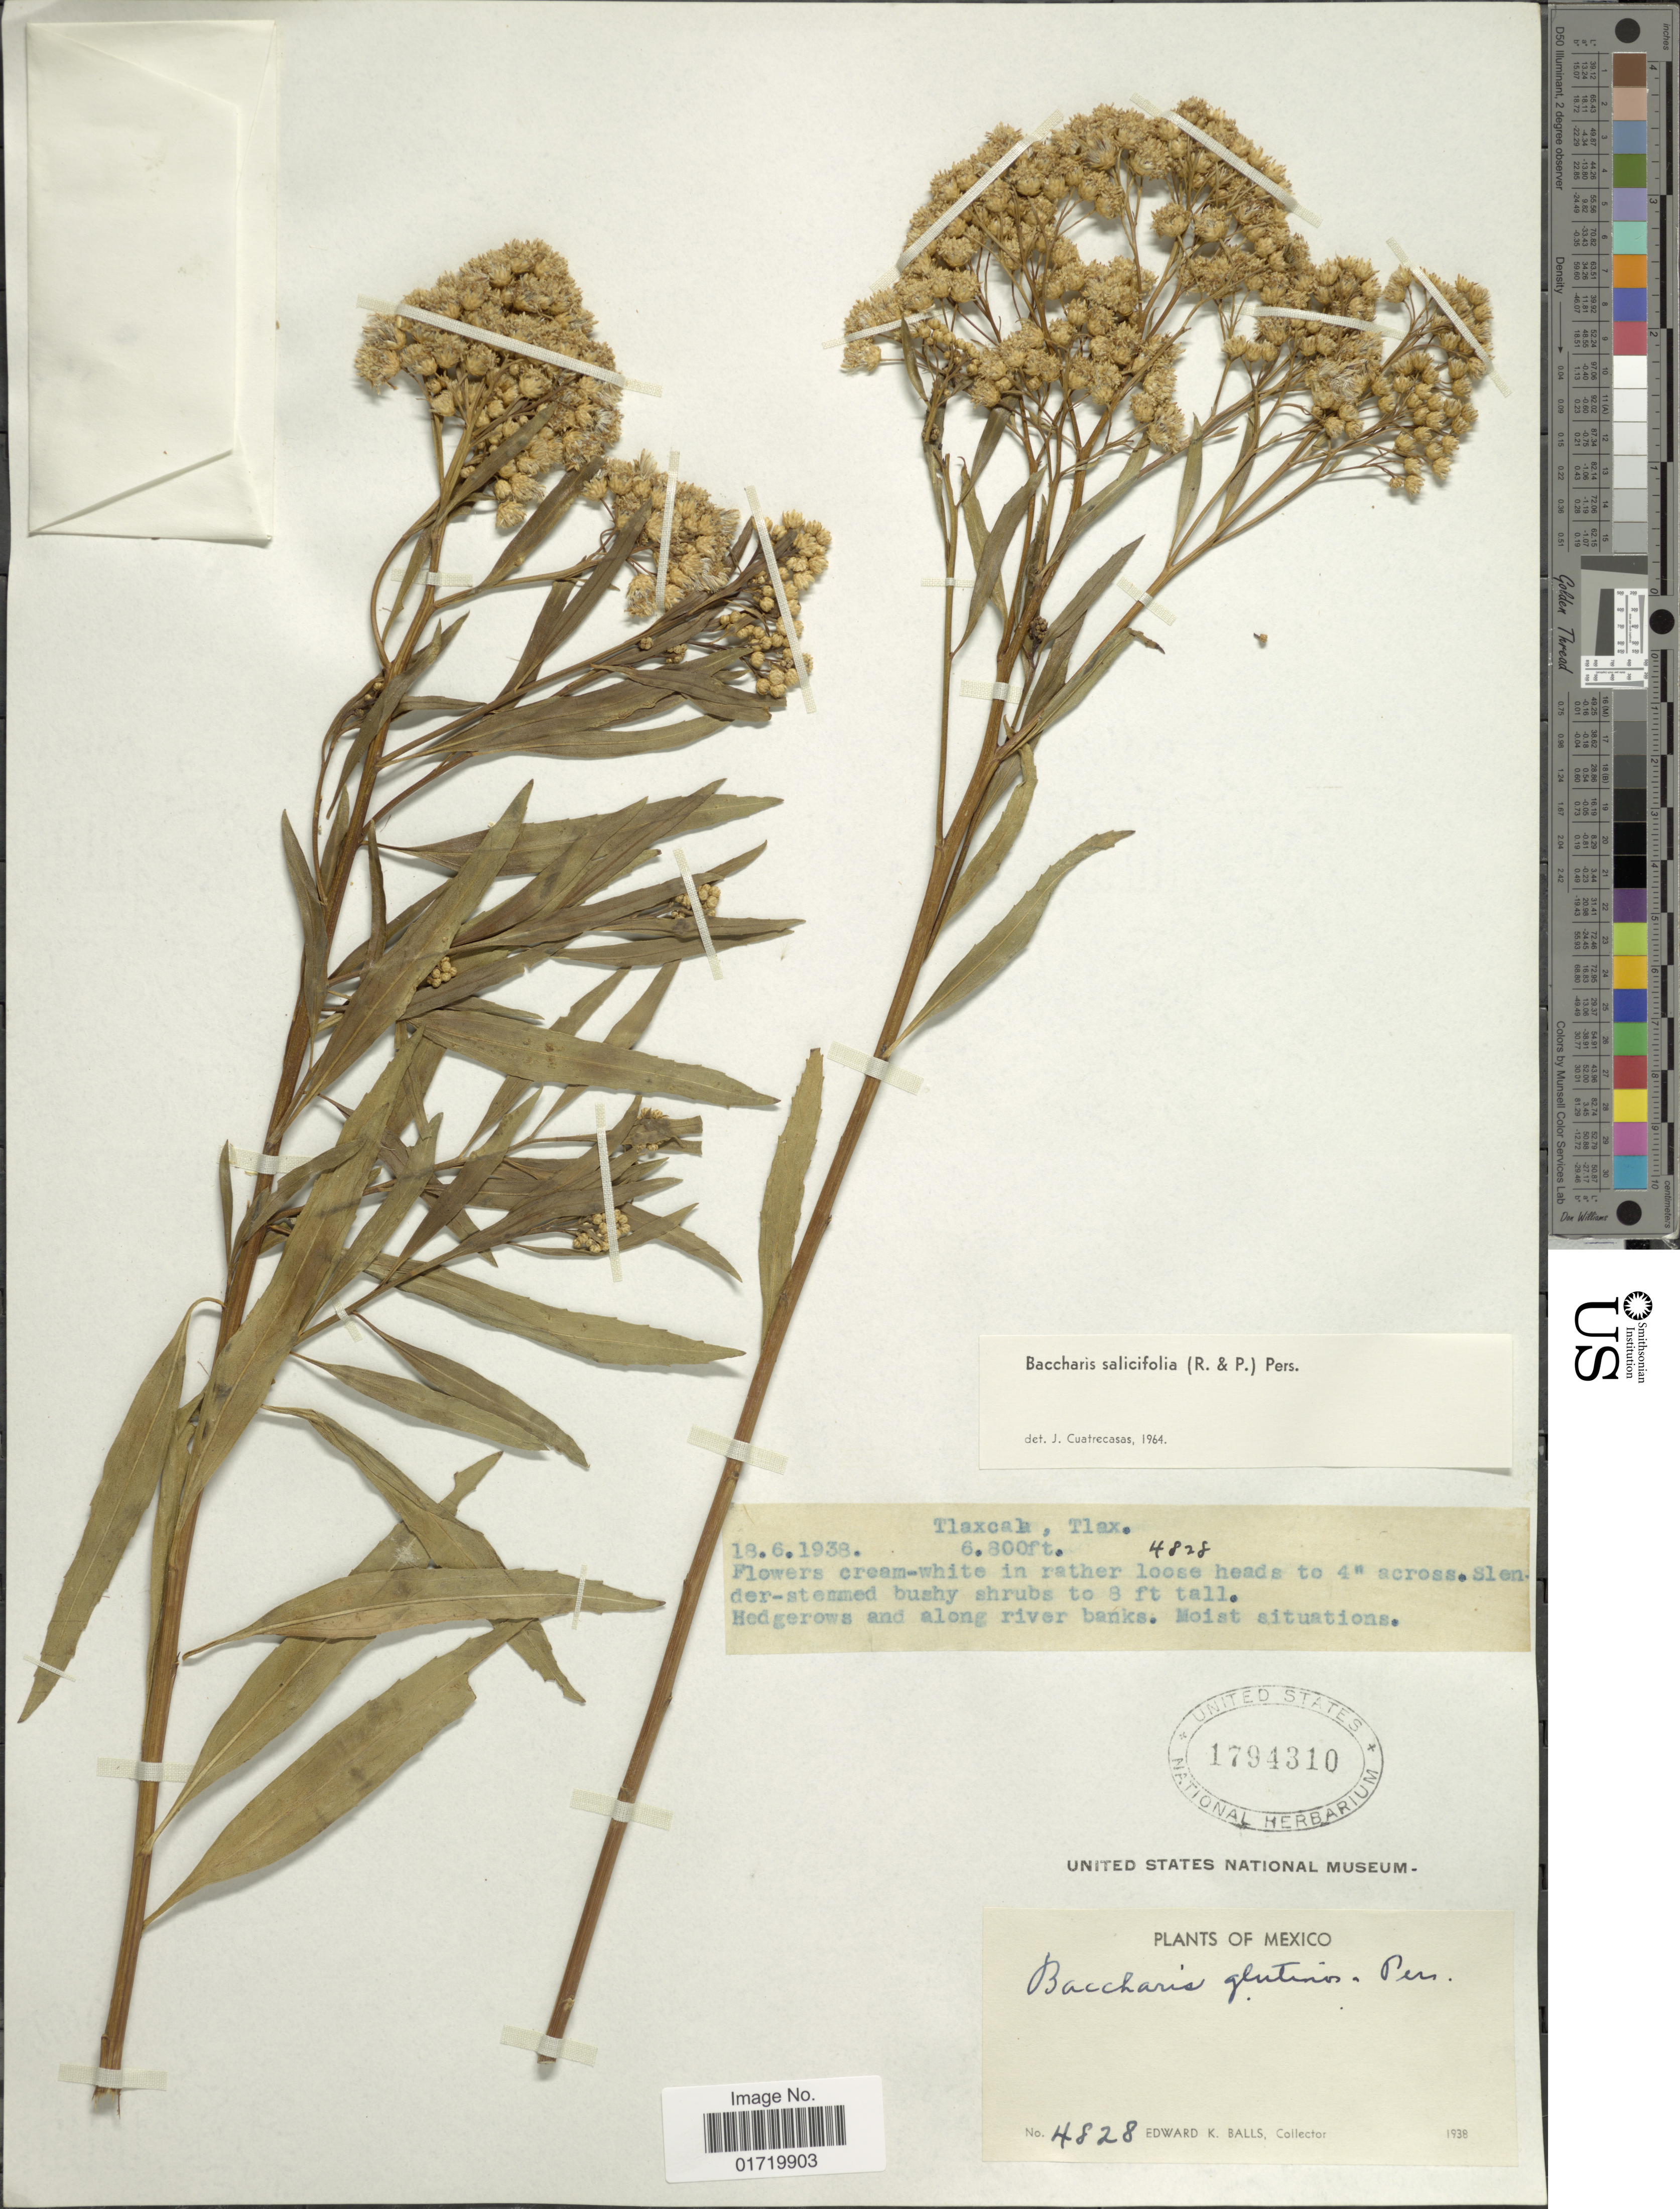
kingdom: Plantae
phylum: Tracheophyta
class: Magnoliopsida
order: Asterales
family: Asteraceae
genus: Baccharis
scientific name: Baccharis salicifolia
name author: (Ruiz & Pav.) Pers.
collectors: E. K. Balls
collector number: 4828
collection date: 1938-06-18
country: Mexico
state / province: Tlaxcala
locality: Tlax.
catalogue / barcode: US 1794310